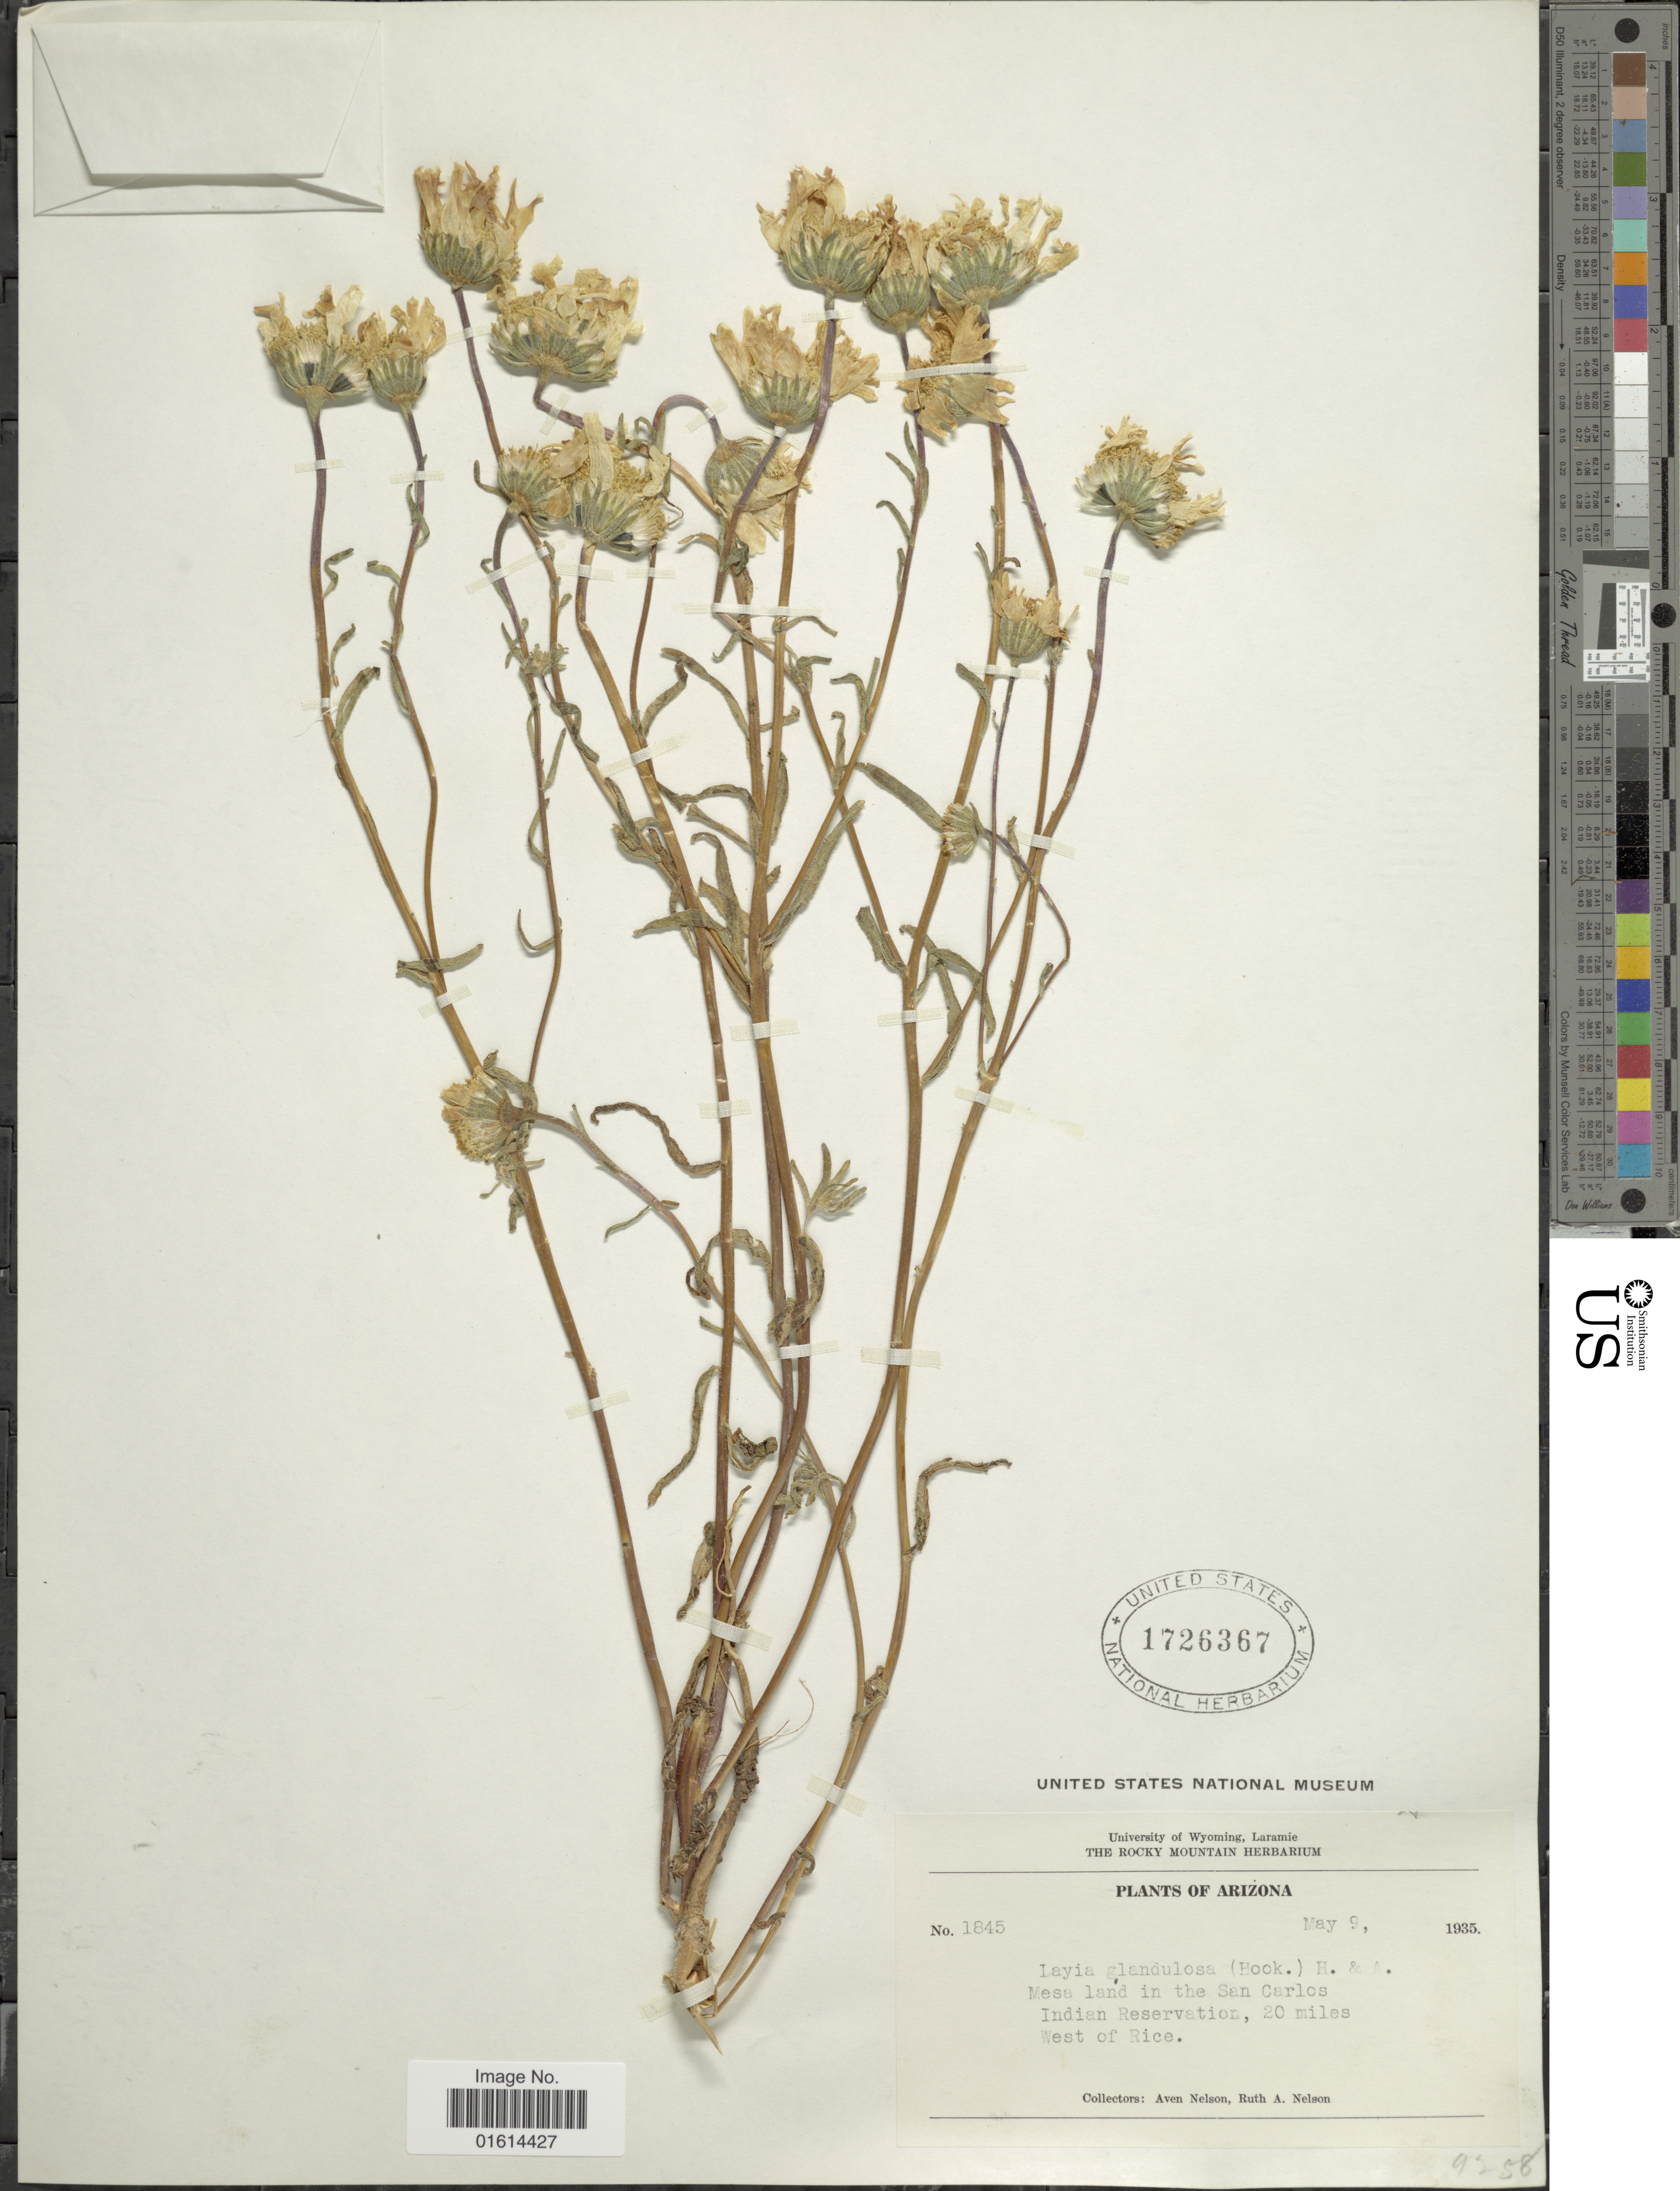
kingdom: Plantae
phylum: Tracheophyta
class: Magnoliopsida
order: Asterales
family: Asteraceae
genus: Layia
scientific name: Layia glandulosa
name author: Hook. & Arn.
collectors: A. Nelson & R. A. Nelson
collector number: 1845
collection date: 1935-05-09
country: United States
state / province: Arizona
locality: Mesa land in the San Carlos Indian Reservation, 20 miles West of Rice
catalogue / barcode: US 1726367